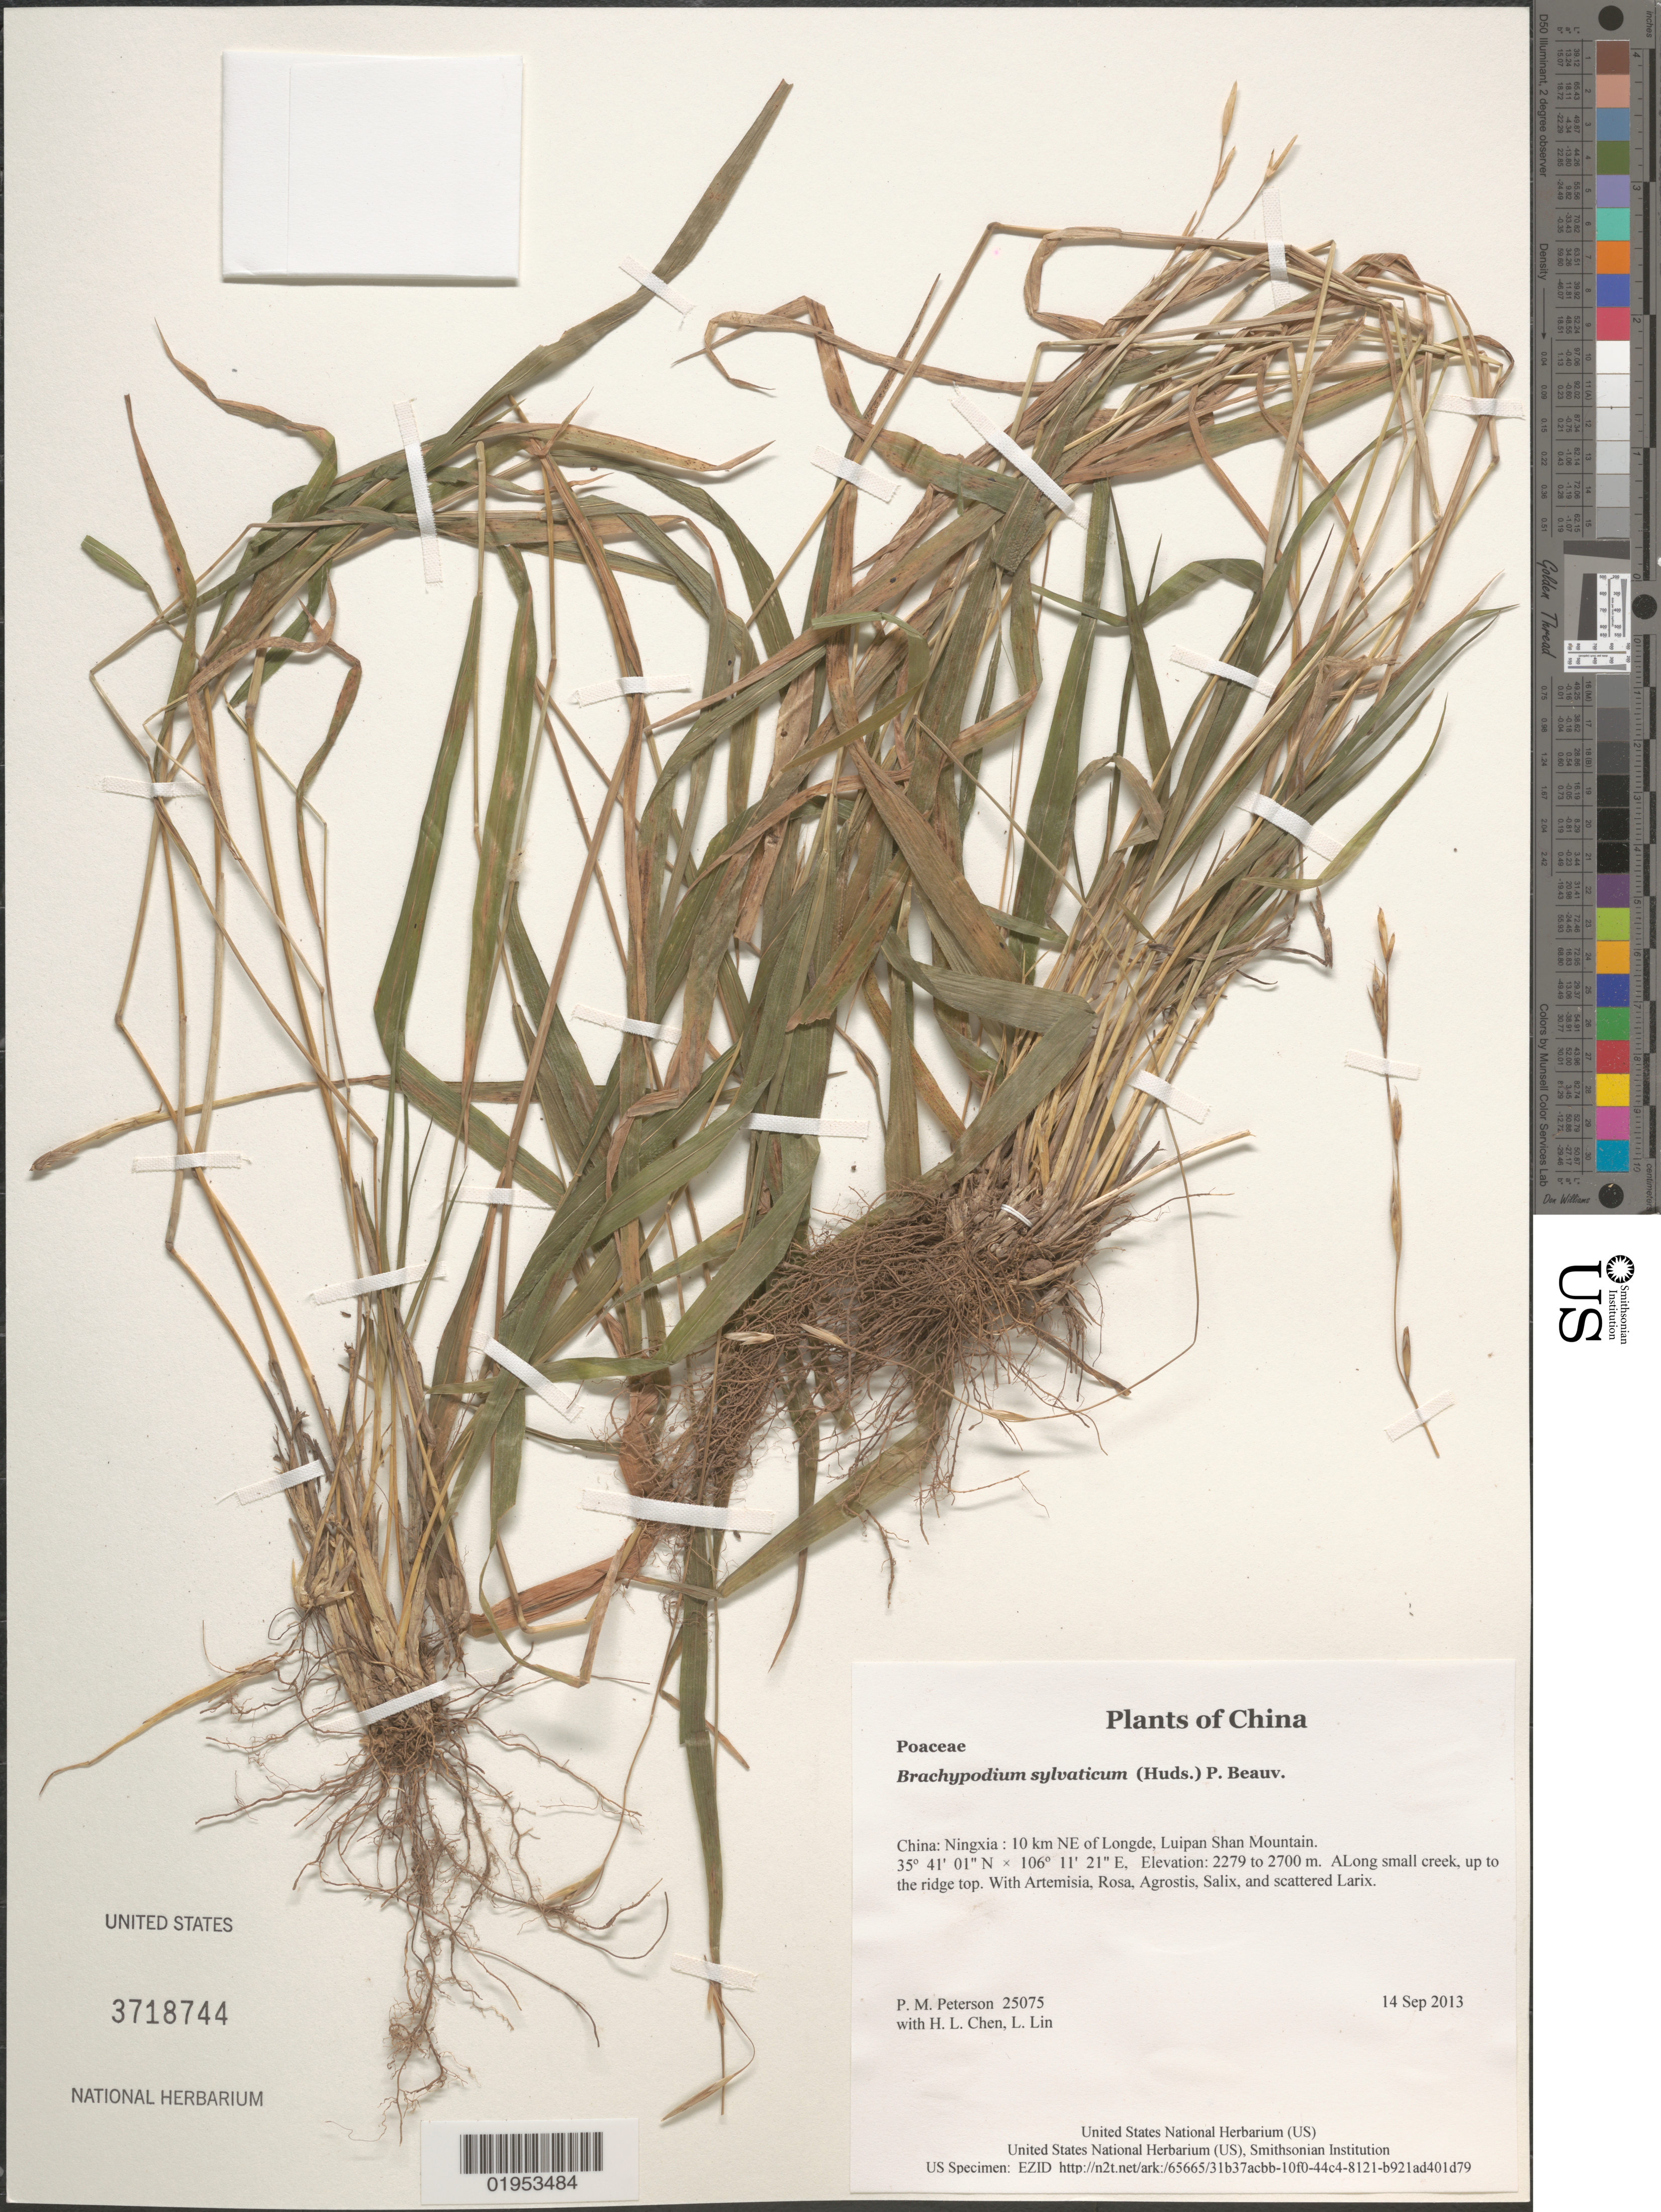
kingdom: Plantae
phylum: Tracheophyta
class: Liliopsida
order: Poales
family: Poaceae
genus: Brachypodium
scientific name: Brachypodium sylvaticum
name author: (Huds.) P. Beauv.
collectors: P. M. Peterson, H. L. Chen & L. Lin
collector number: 25075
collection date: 2013-09-14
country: China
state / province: Ningxia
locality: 10 km NE of Longde, Luipan Shan Mountain.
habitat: ALong small creek, up to the ridge top.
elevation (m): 2279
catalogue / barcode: US 3718744